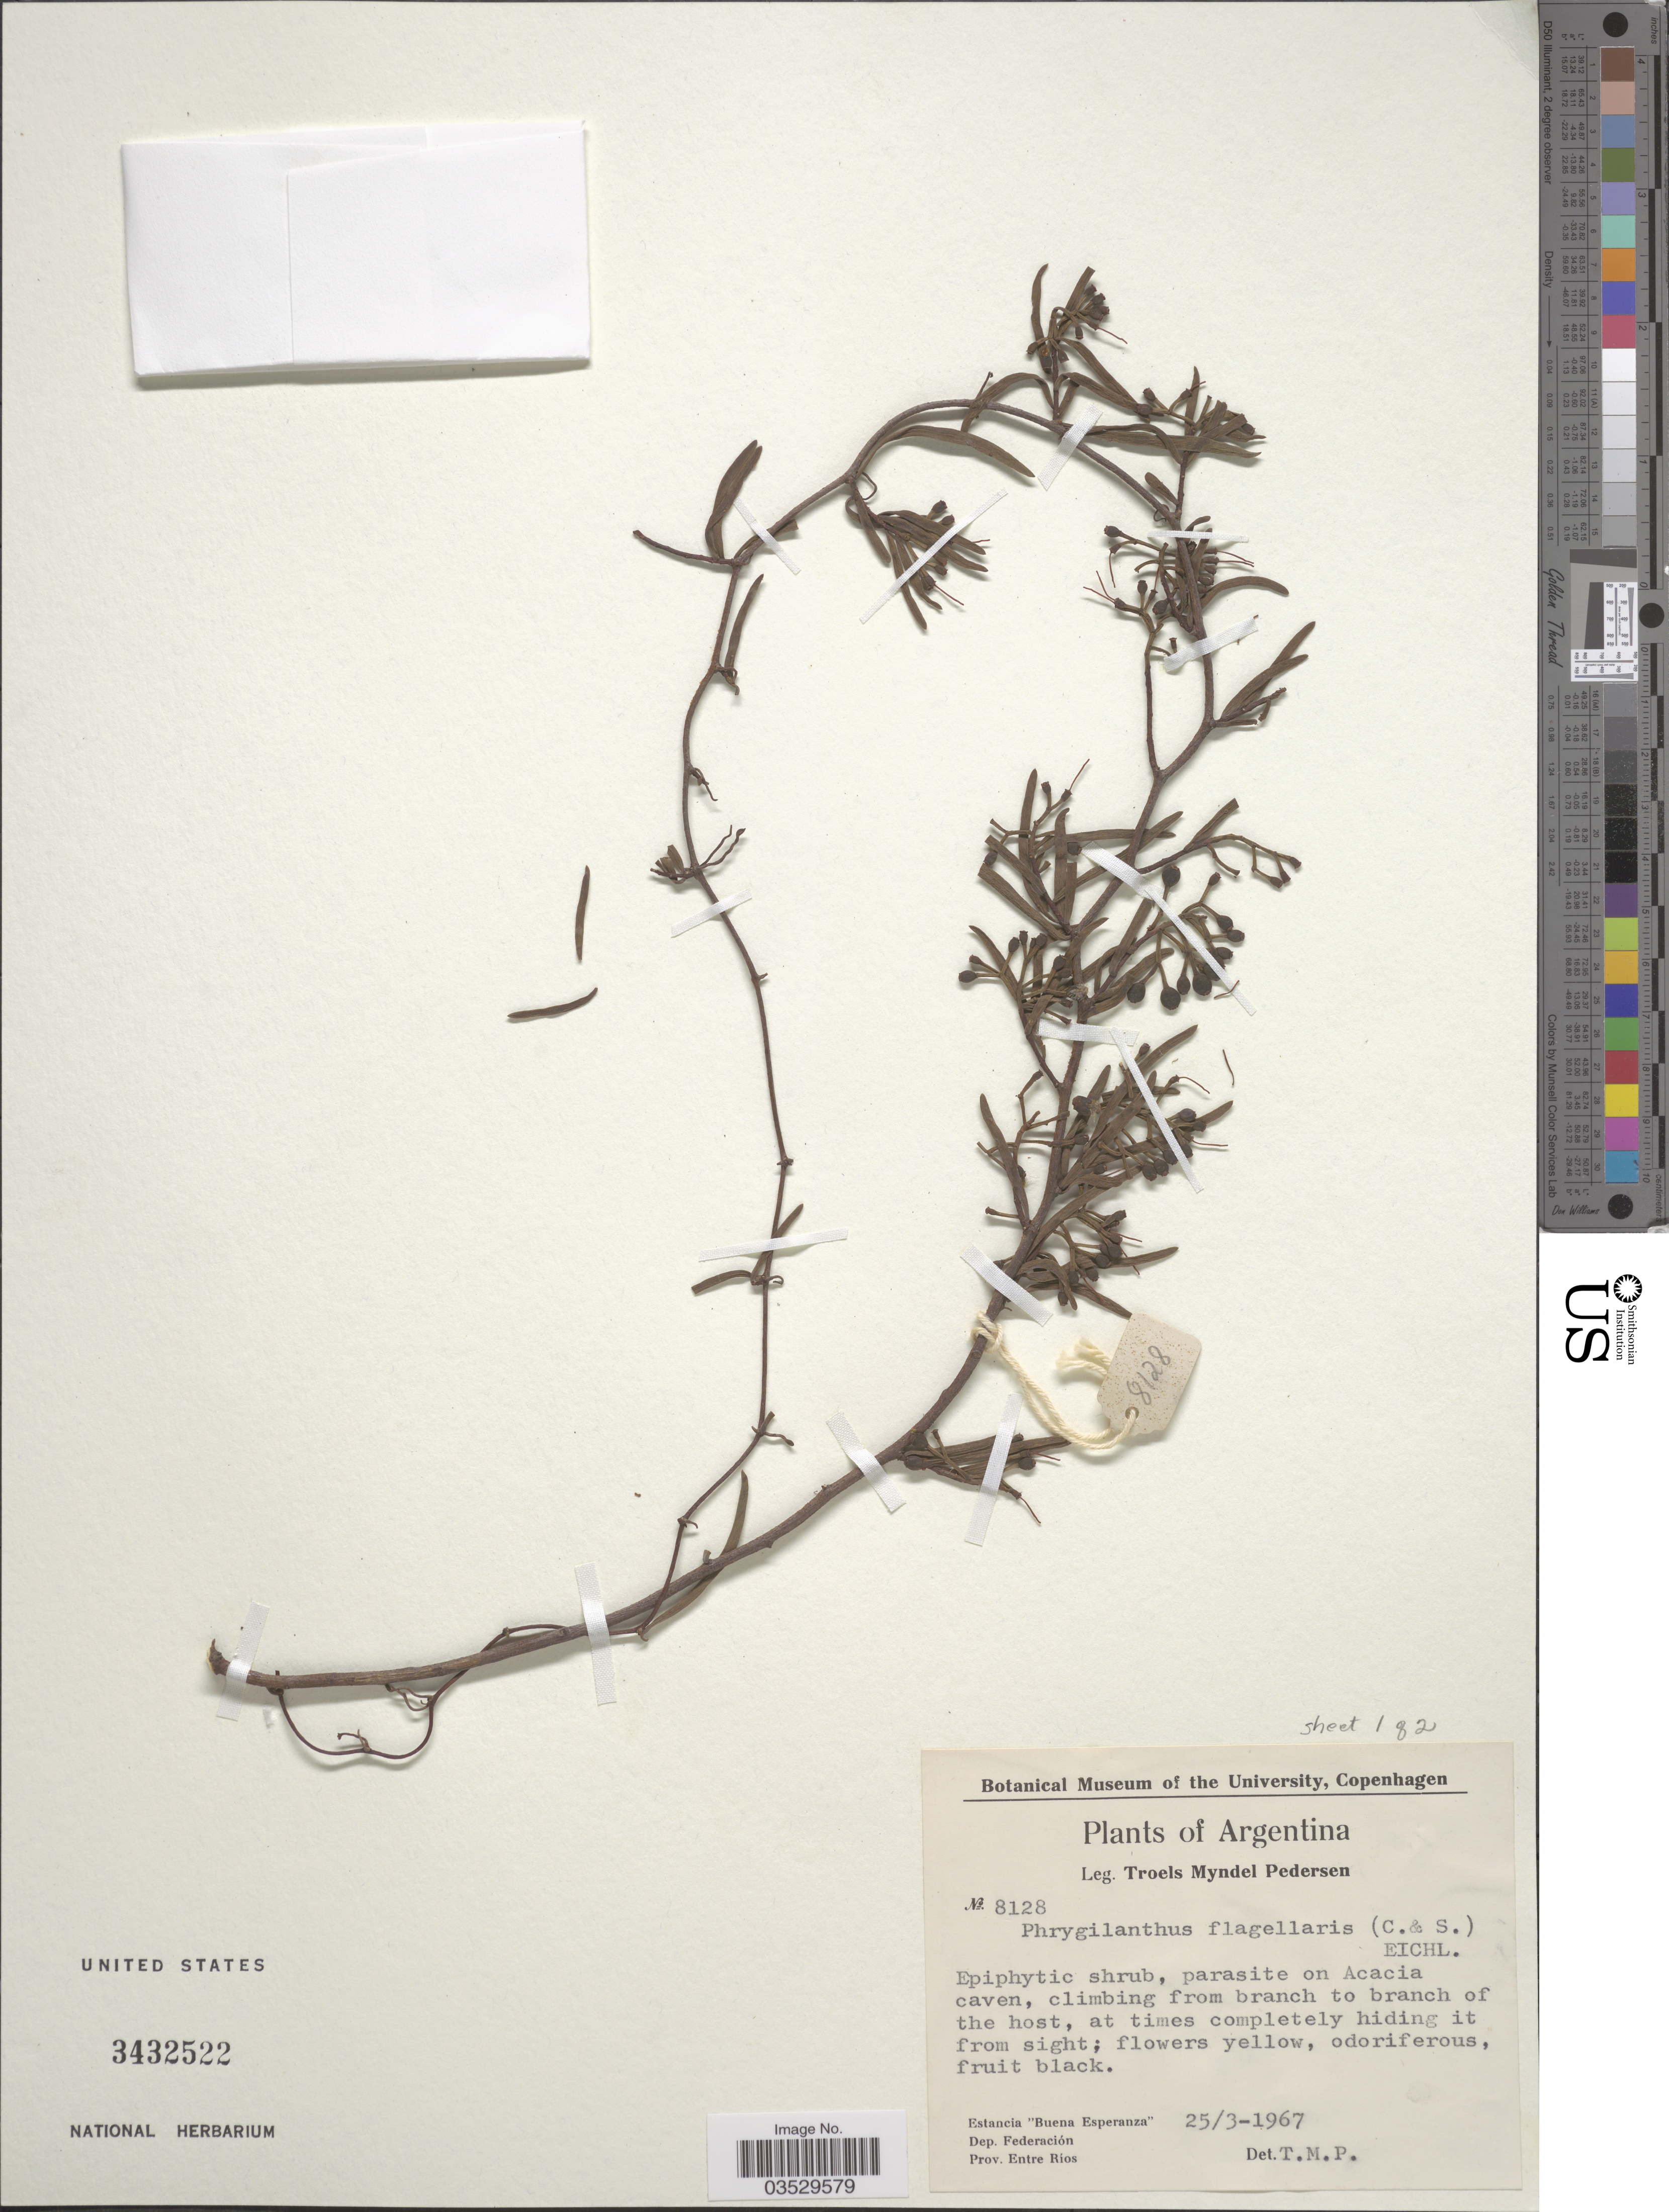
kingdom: Plantae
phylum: Tracheophyta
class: Magnoliopsida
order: Santalales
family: Loranthaceae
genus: Tripodanthus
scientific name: Tripodanthus flagellaris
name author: (Cham. & Schltdl.) Tiegh.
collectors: T. Pederson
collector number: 8128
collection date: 1967-03-25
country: Argentina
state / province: Entre Rios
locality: Estancia "Buena Esperanza" Dep. Federación.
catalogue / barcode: US 3432522